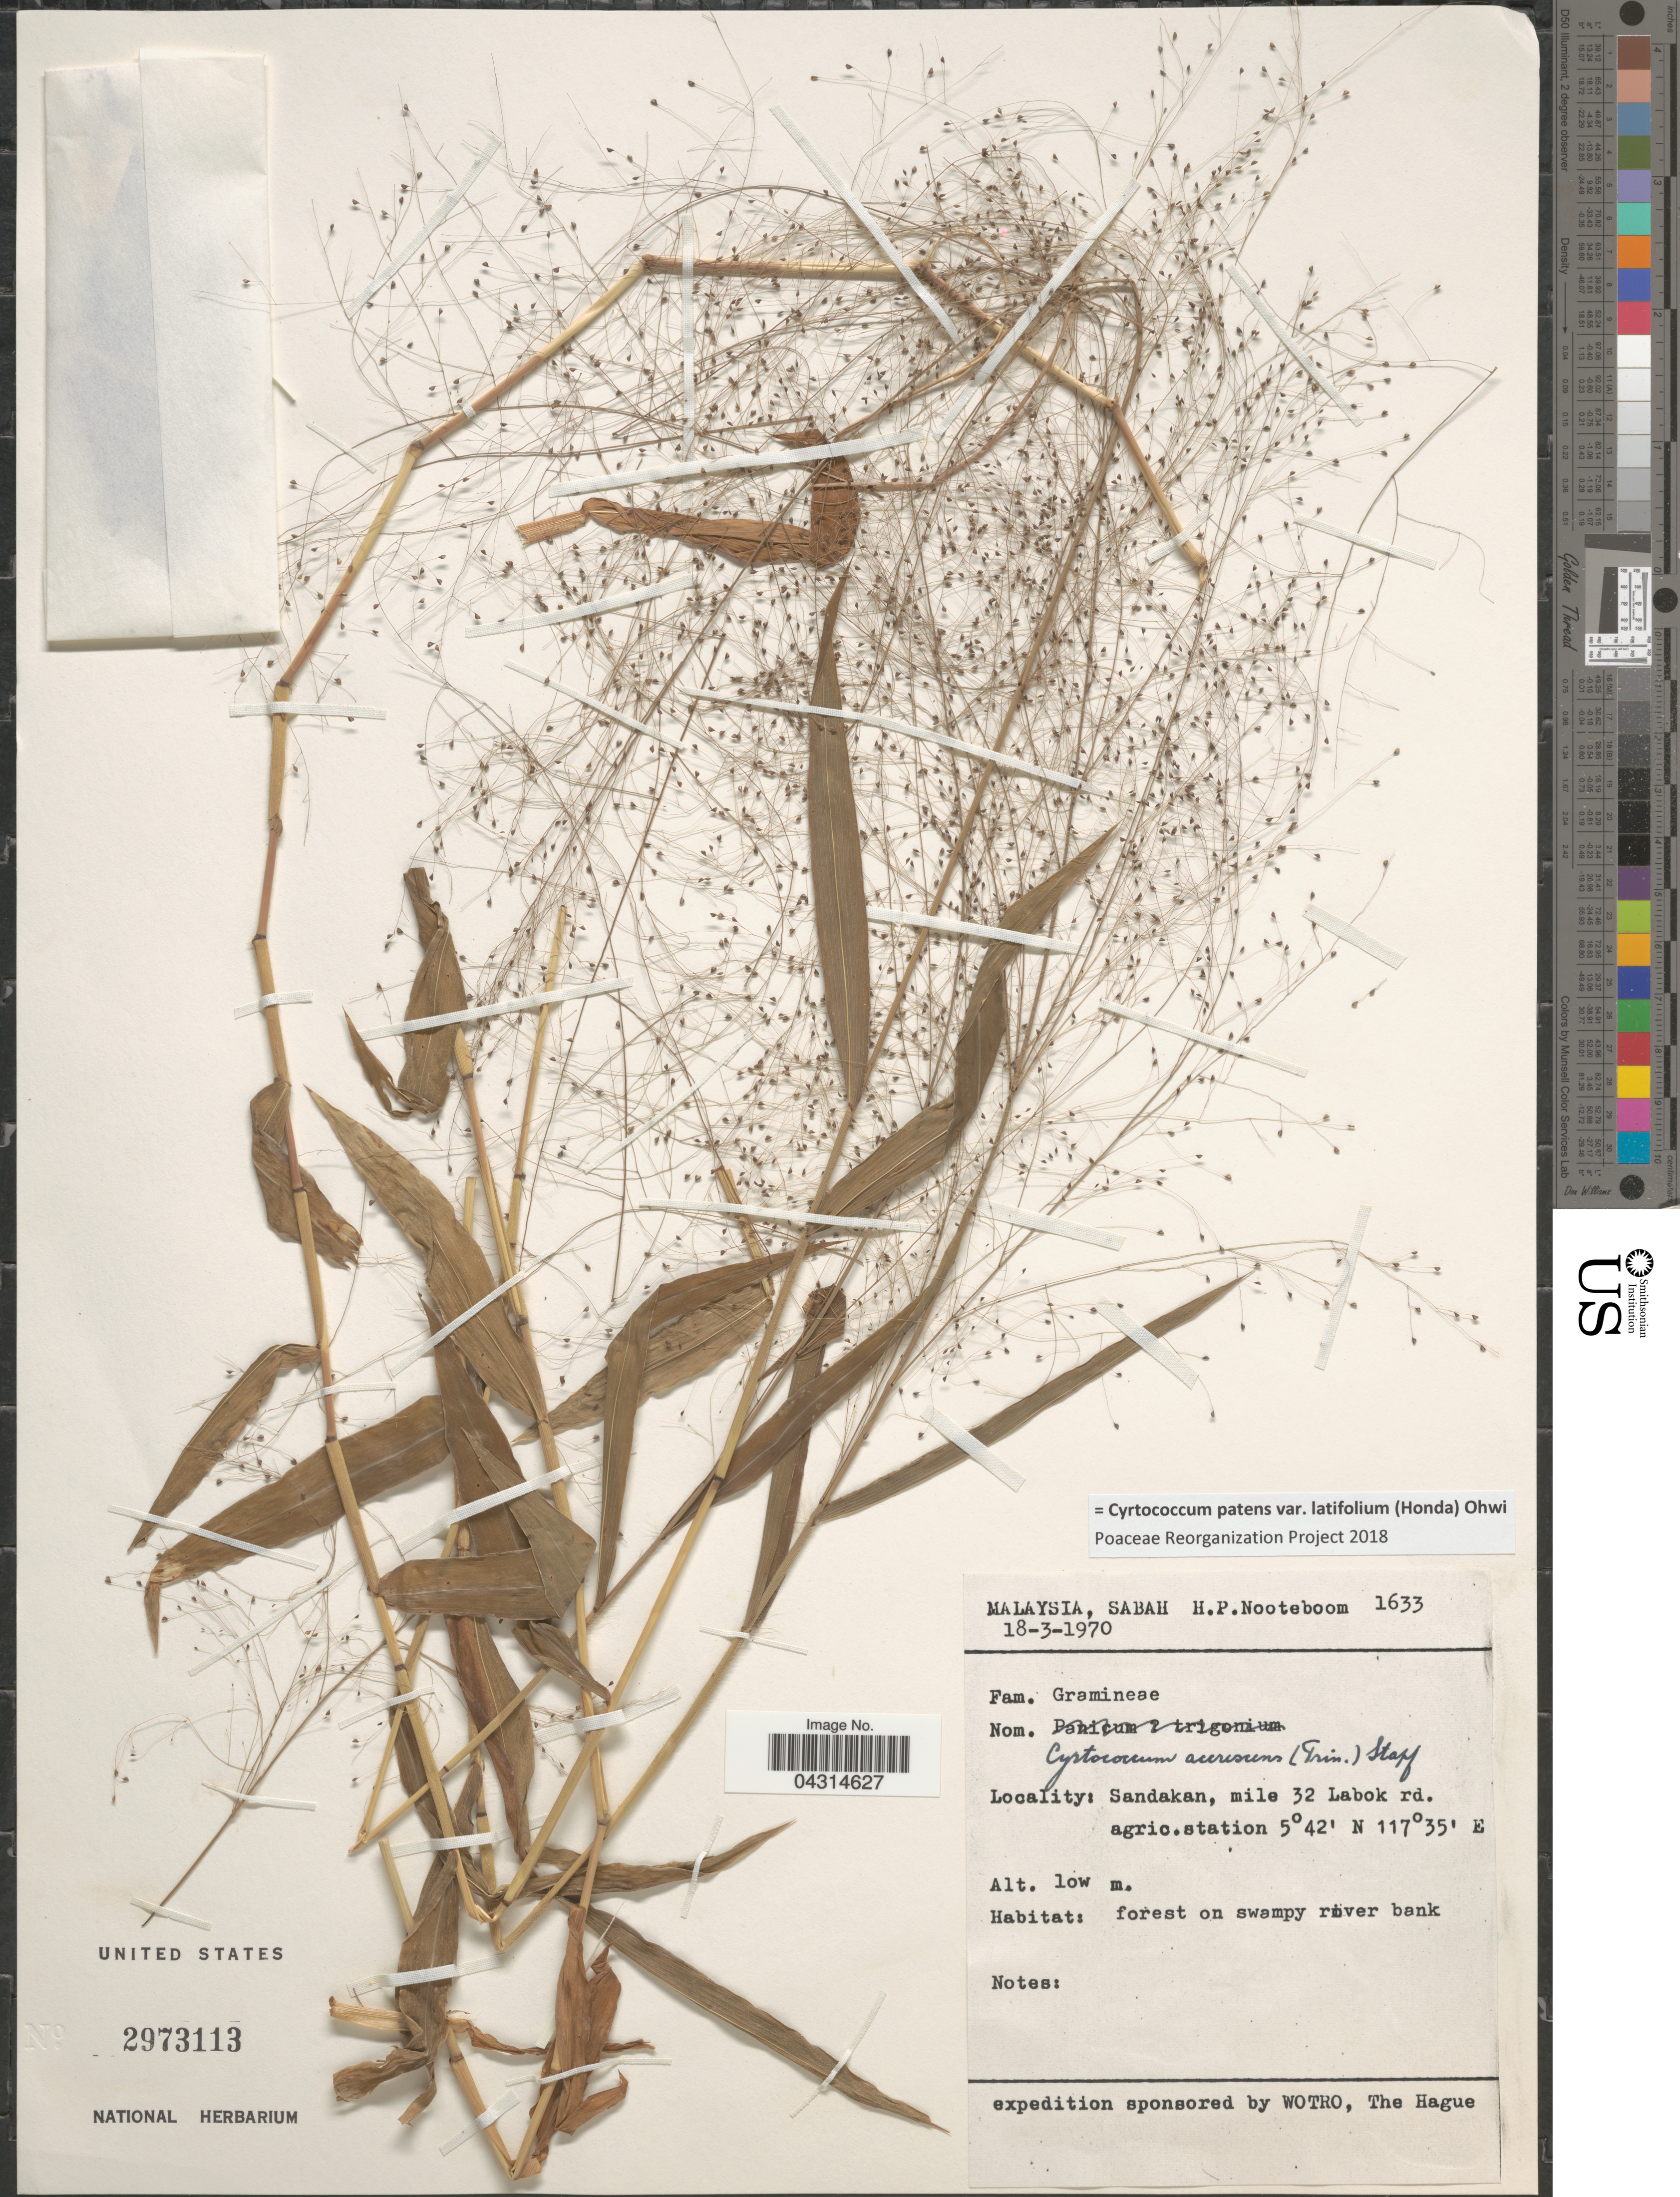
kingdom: Plantae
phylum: Tracheophyta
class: Liliopsida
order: Poales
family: Poaceae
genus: Cyrtococcum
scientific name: Cyrtococcum patens var. latifolium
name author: (Honda) Ohwi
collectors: H. P. Nooteboom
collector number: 1633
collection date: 1970-03-18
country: Malaysia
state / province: Sabah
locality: Sandakan, mile 32 Labok rd. agric. station. Forest on swampy river bank.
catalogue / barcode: US 2973113